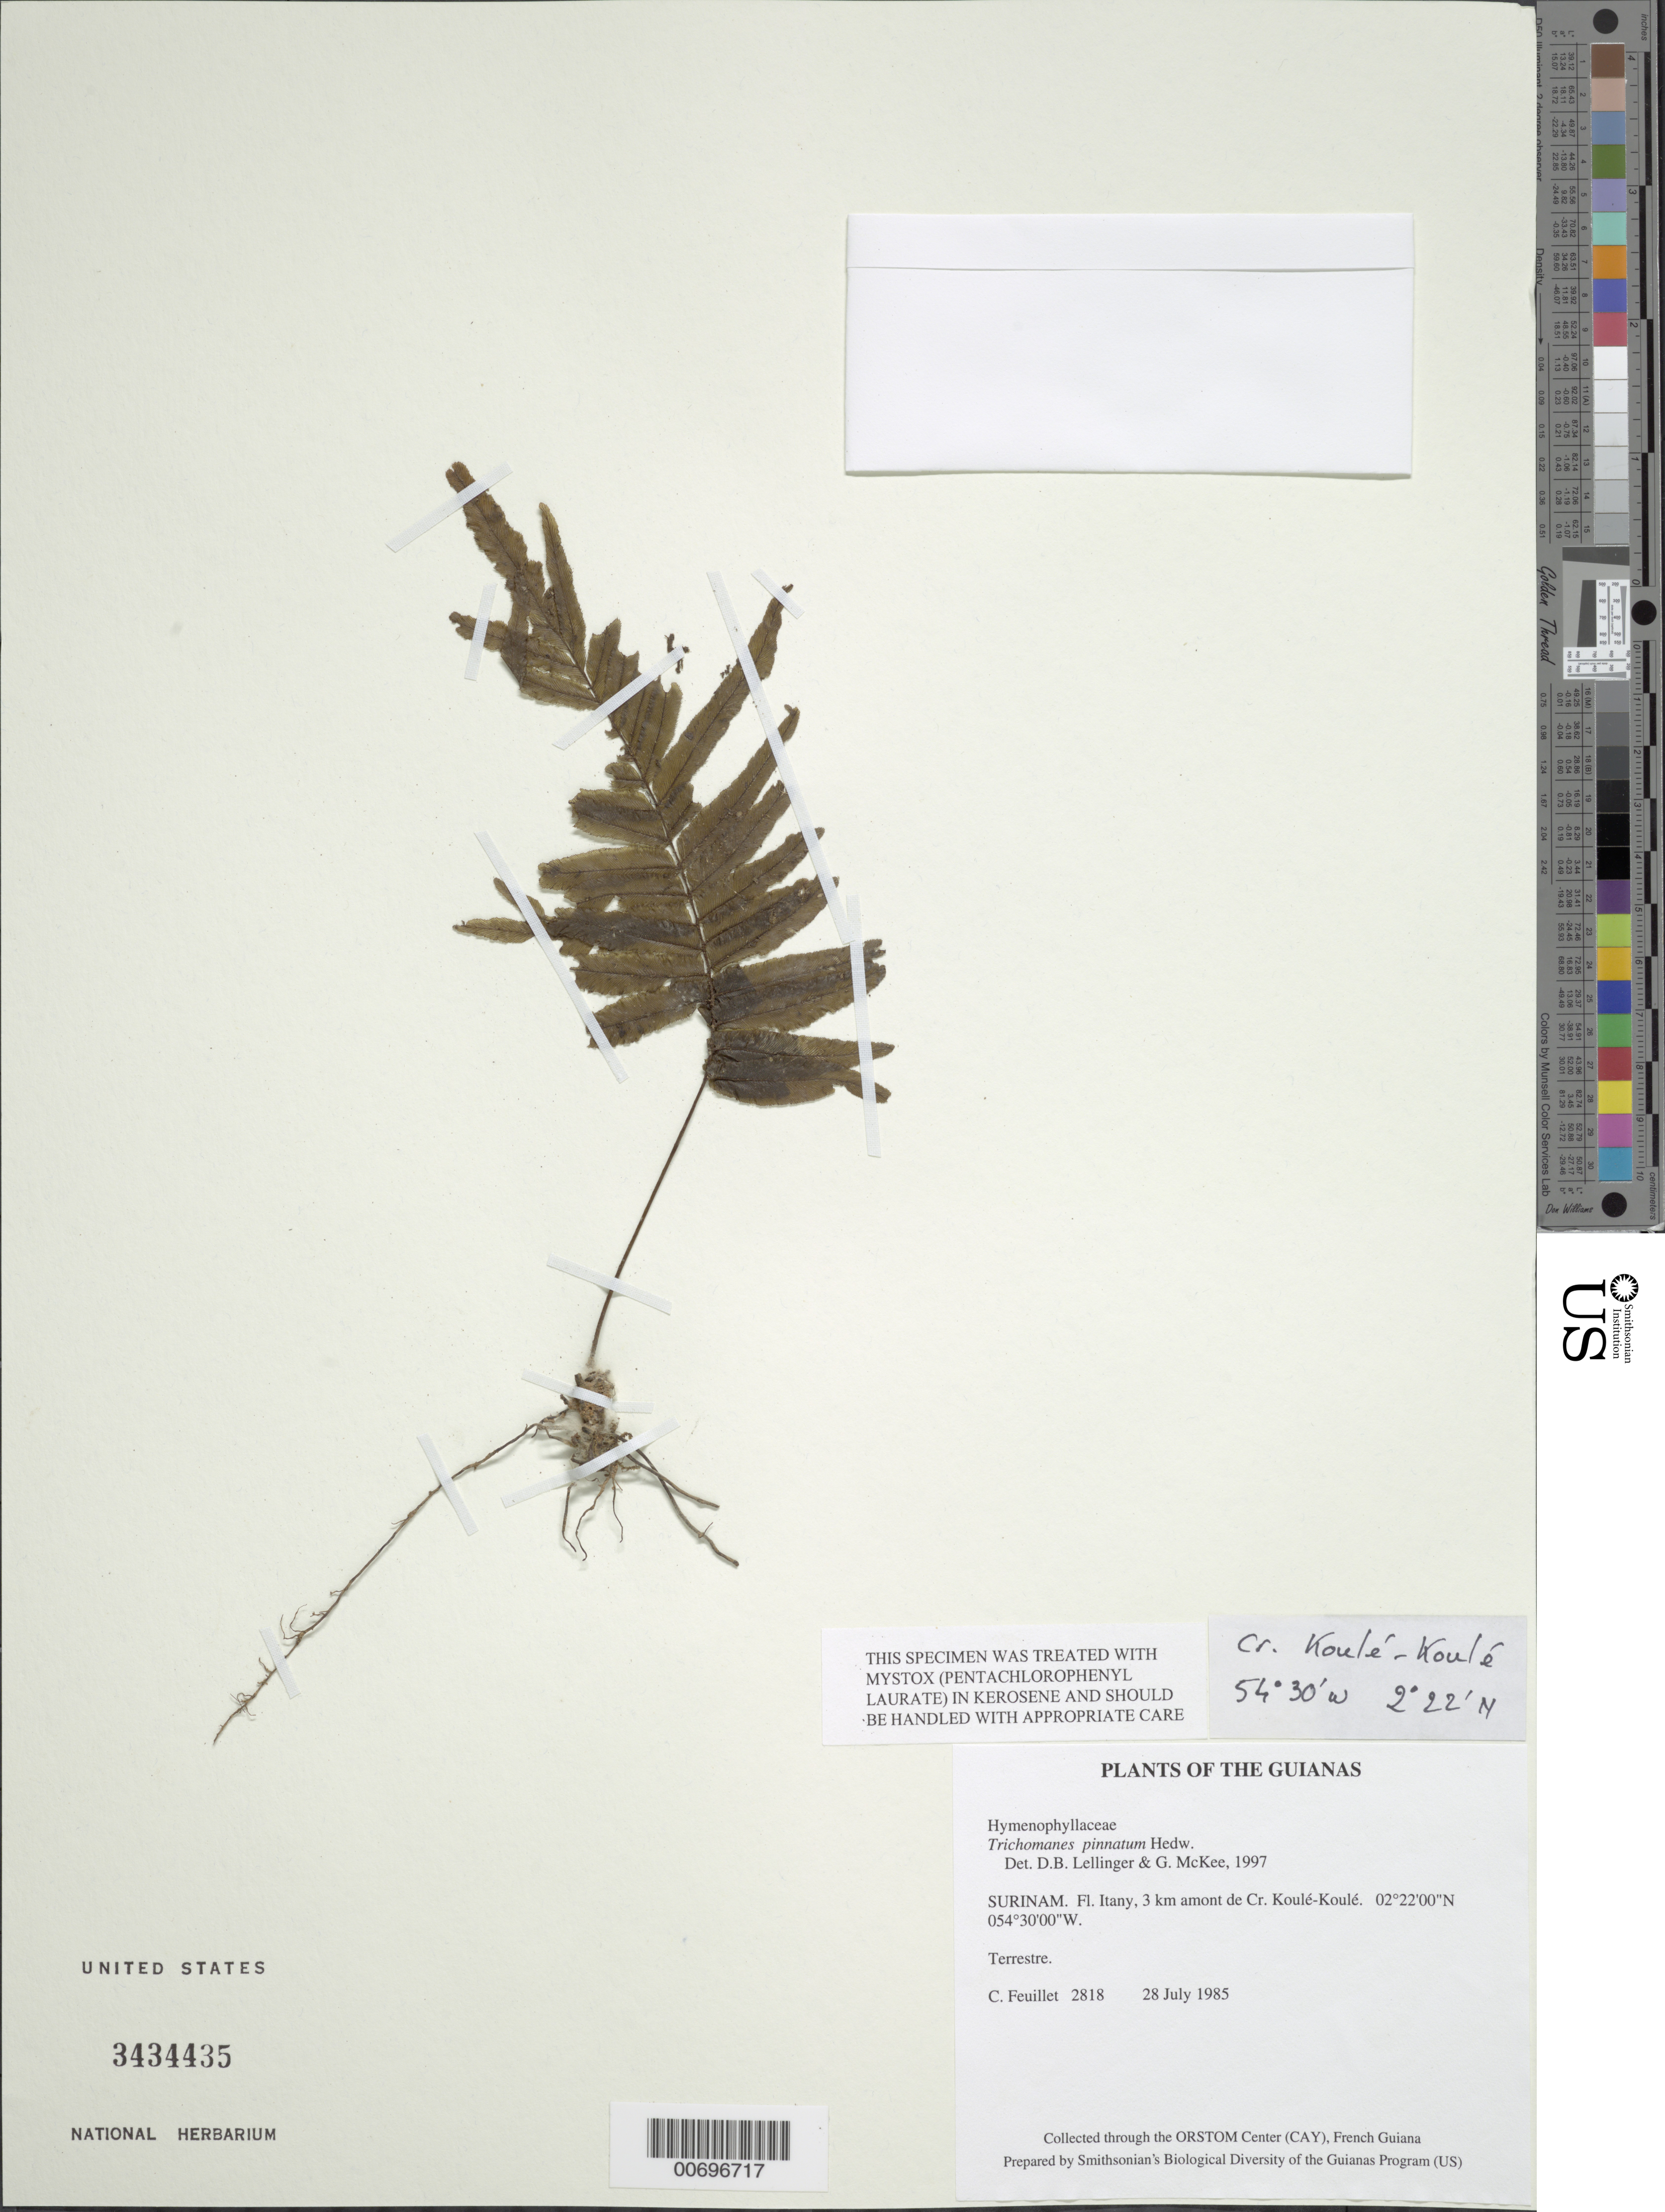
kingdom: Plantae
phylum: Tracheophyta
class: Polypodiopsida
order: Hymenophyllales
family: Hymenophyllaceae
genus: Trichomanes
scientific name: Trichomanes pinnatum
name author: Hedw.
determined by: Lellinger, D. B.; McKee, G. S.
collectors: C. Feuillet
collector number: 2818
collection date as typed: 28-Jul-85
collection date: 1985-07-28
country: Suriname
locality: Litani R., 3 km amont de Cr. Koulé-Koulé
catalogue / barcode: US 3434435